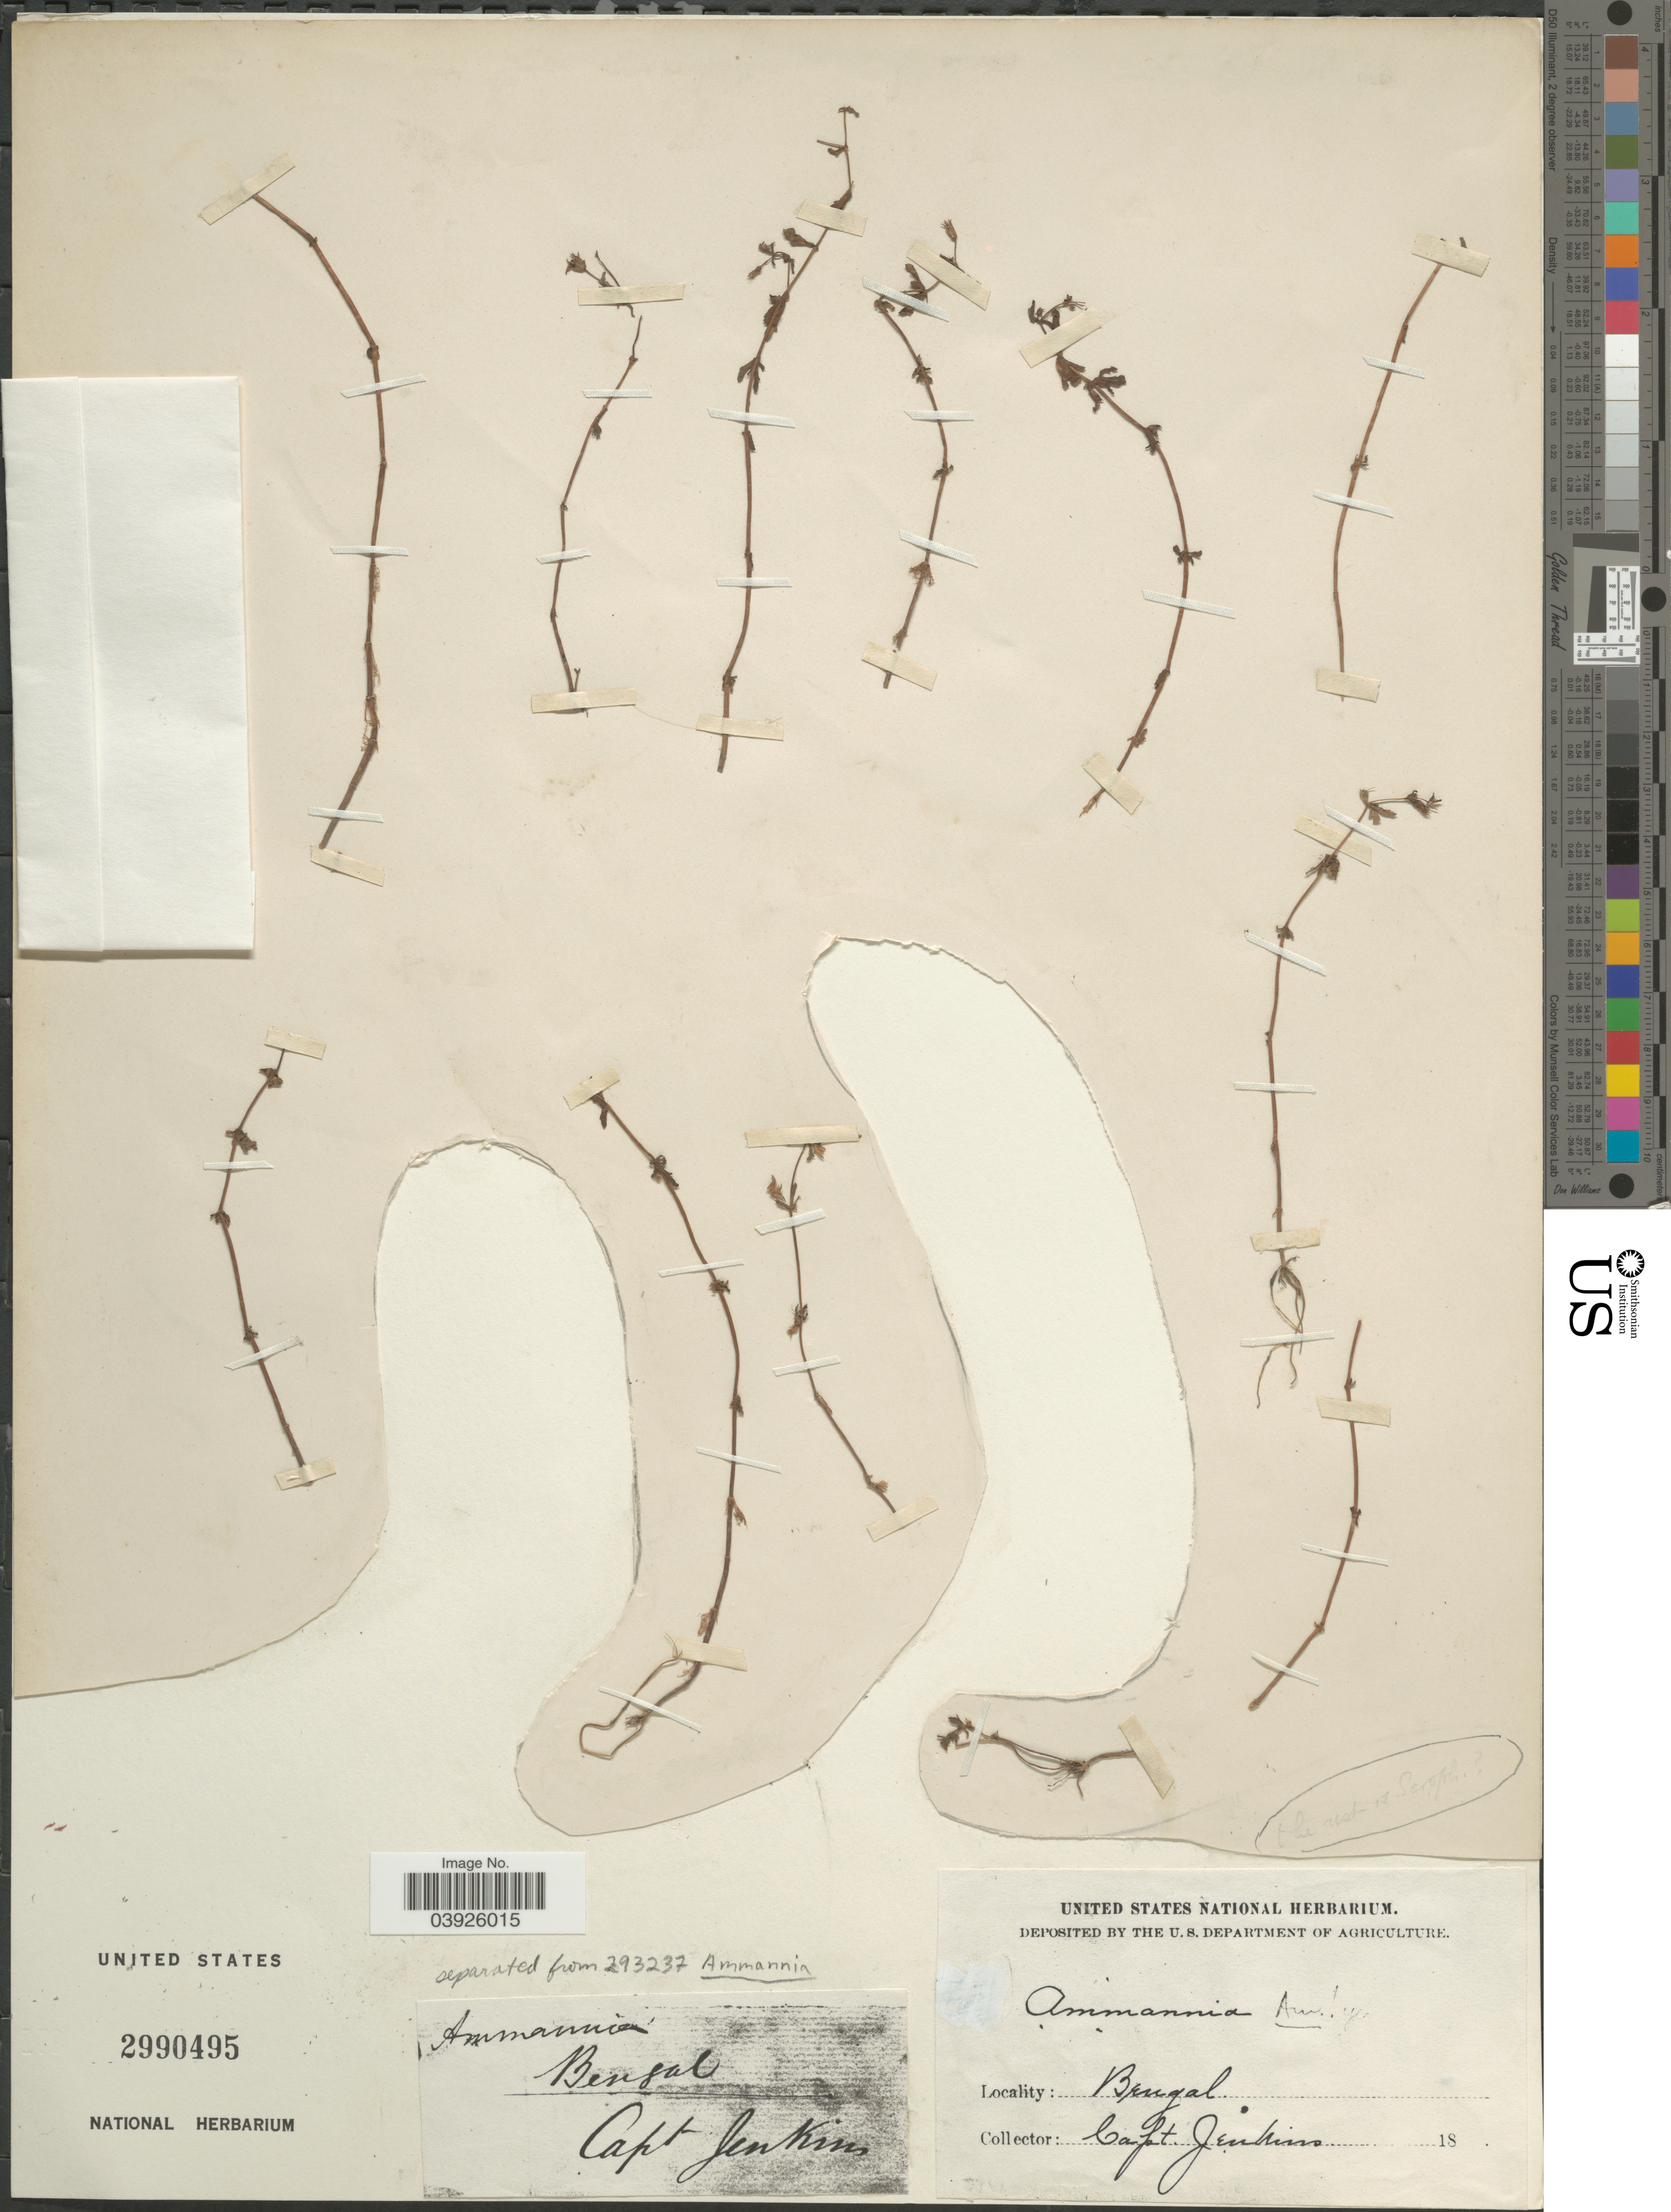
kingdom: Plantae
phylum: Tracheophyta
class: Magnoliopsida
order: Myrtales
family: Lythraceae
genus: Ammannia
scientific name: Ammannia sp.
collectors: Capt. Jenkins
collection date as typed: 18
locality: Bengal.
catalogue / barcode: US 2990495